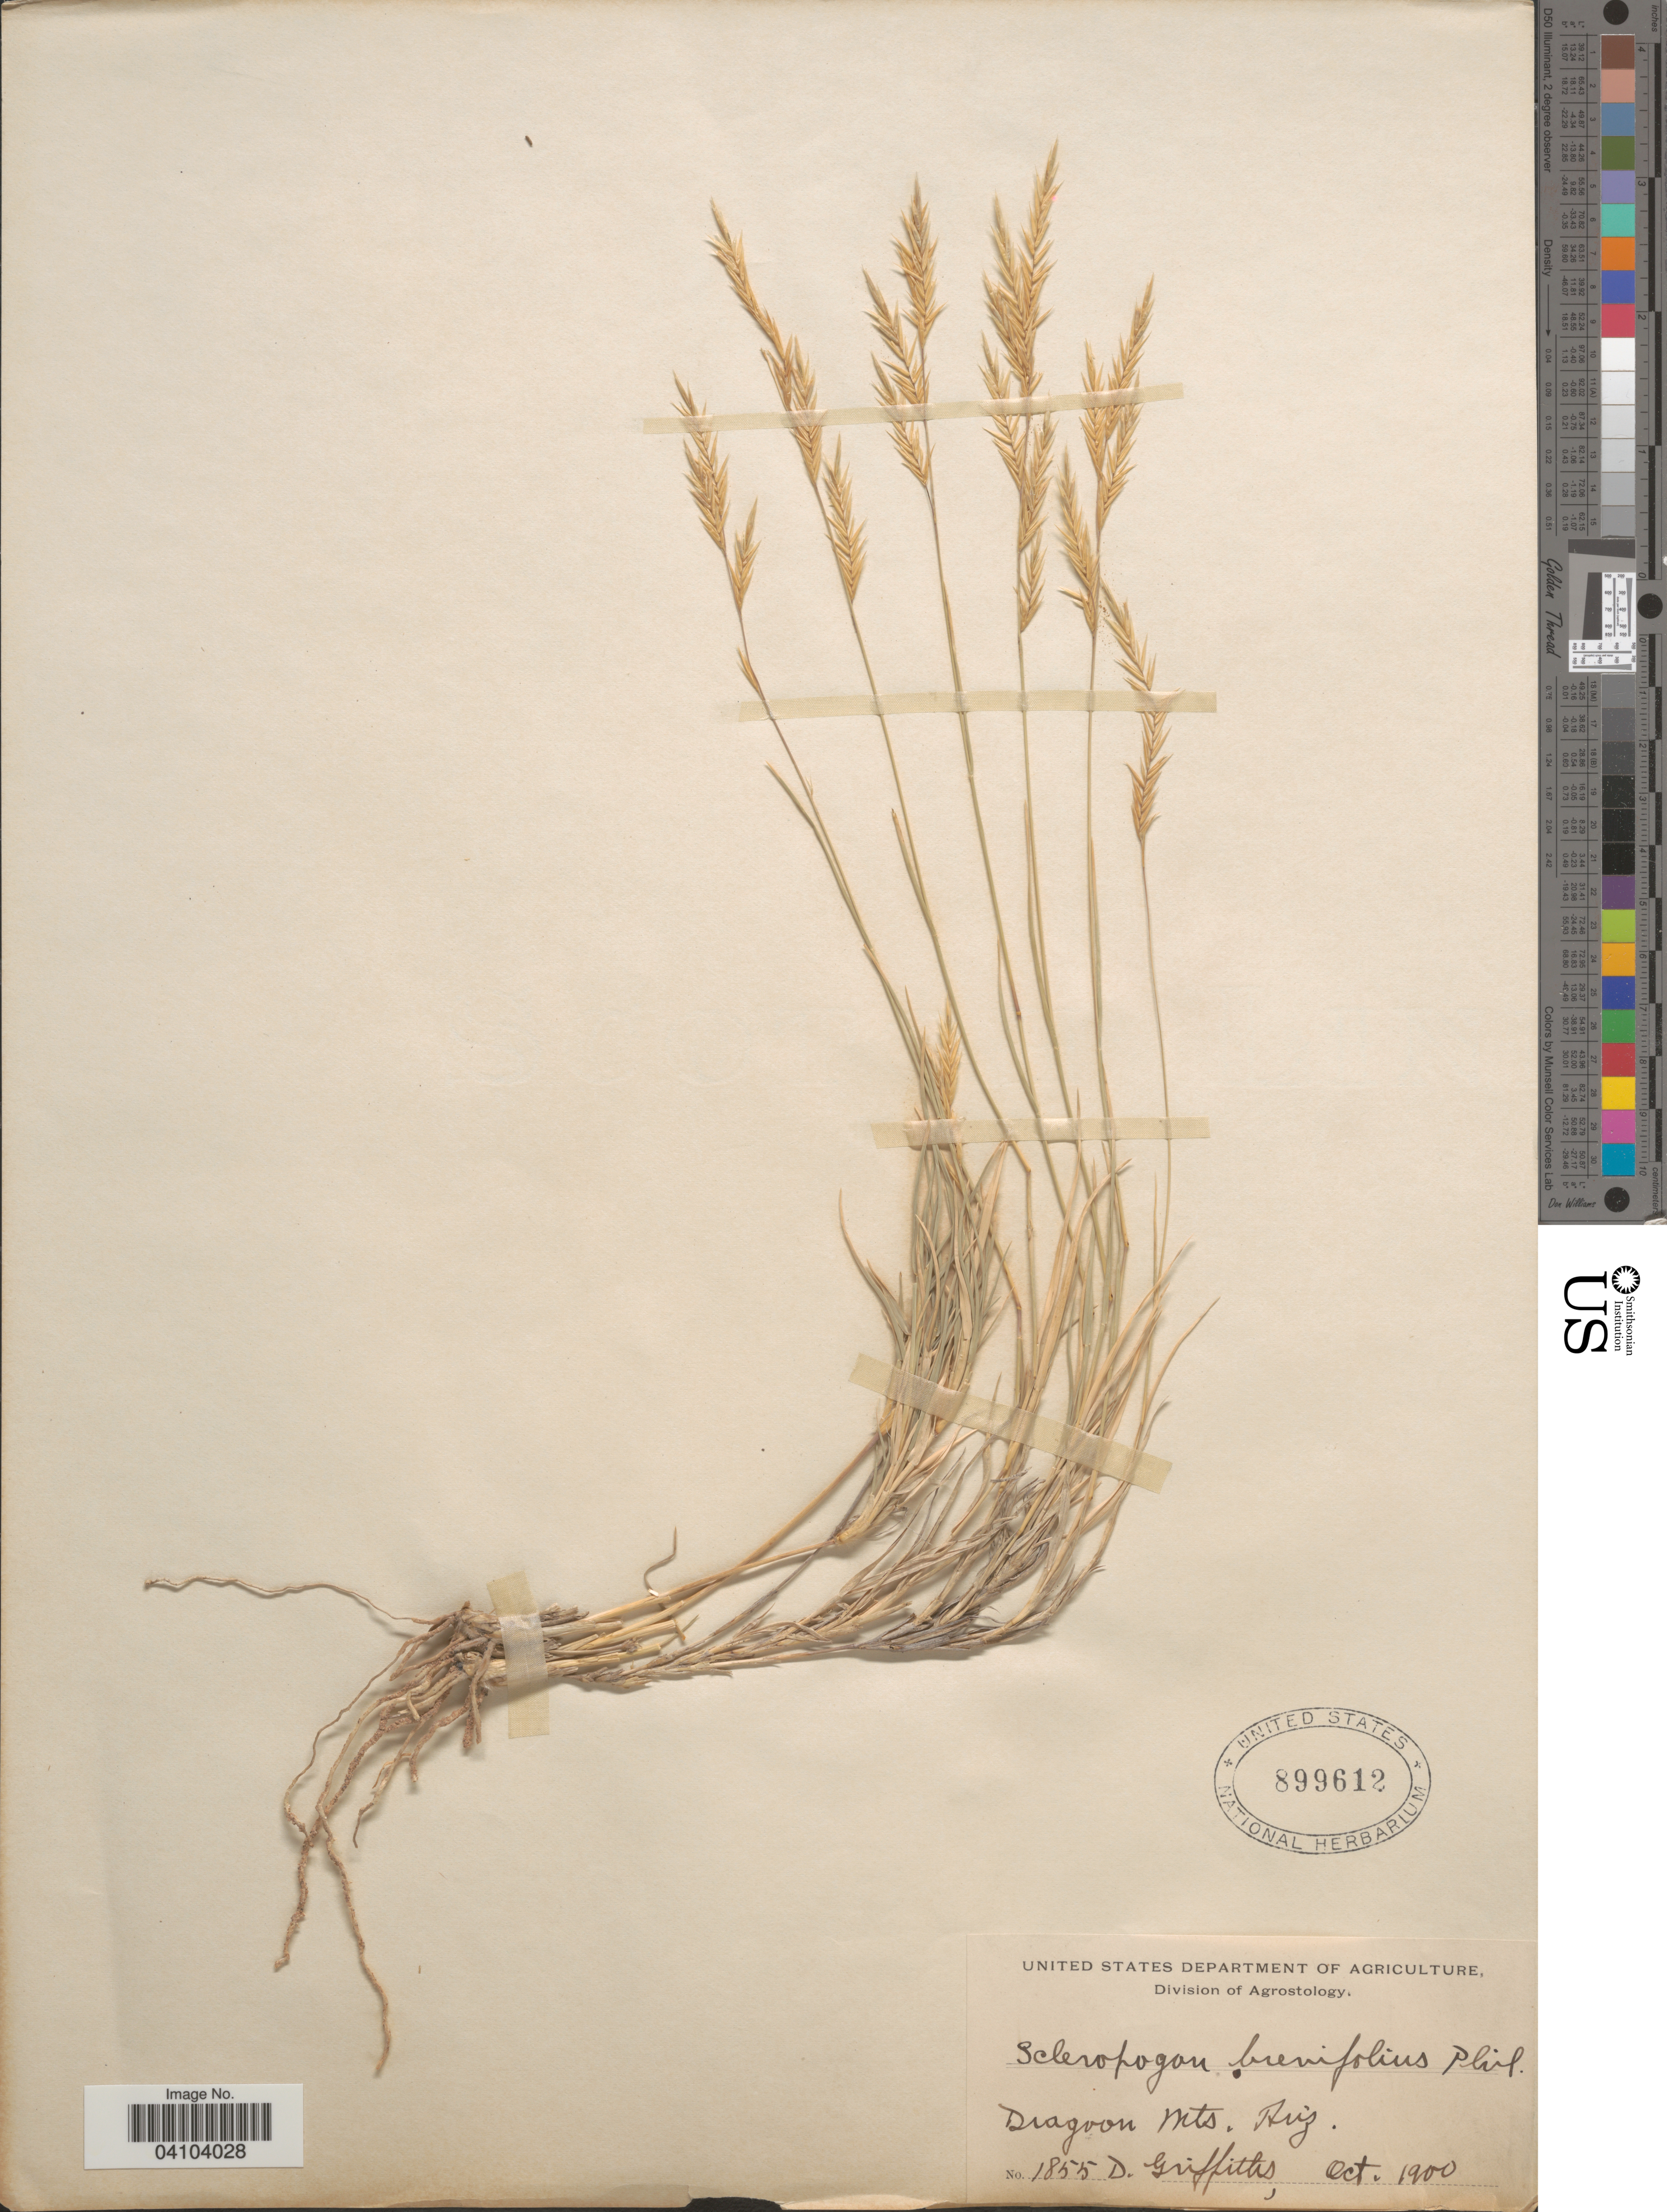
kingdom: Plantae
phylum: Tracheophyta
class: Liliopsida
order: Poales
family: Poaceae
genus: Scleropogon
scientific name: Scleropogon brevifolius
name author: Phil.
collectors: D. Griffiths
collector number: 1855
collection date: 1900-10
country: United States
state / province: Arizona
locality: Dragoon Mts.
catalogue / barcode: US 899612